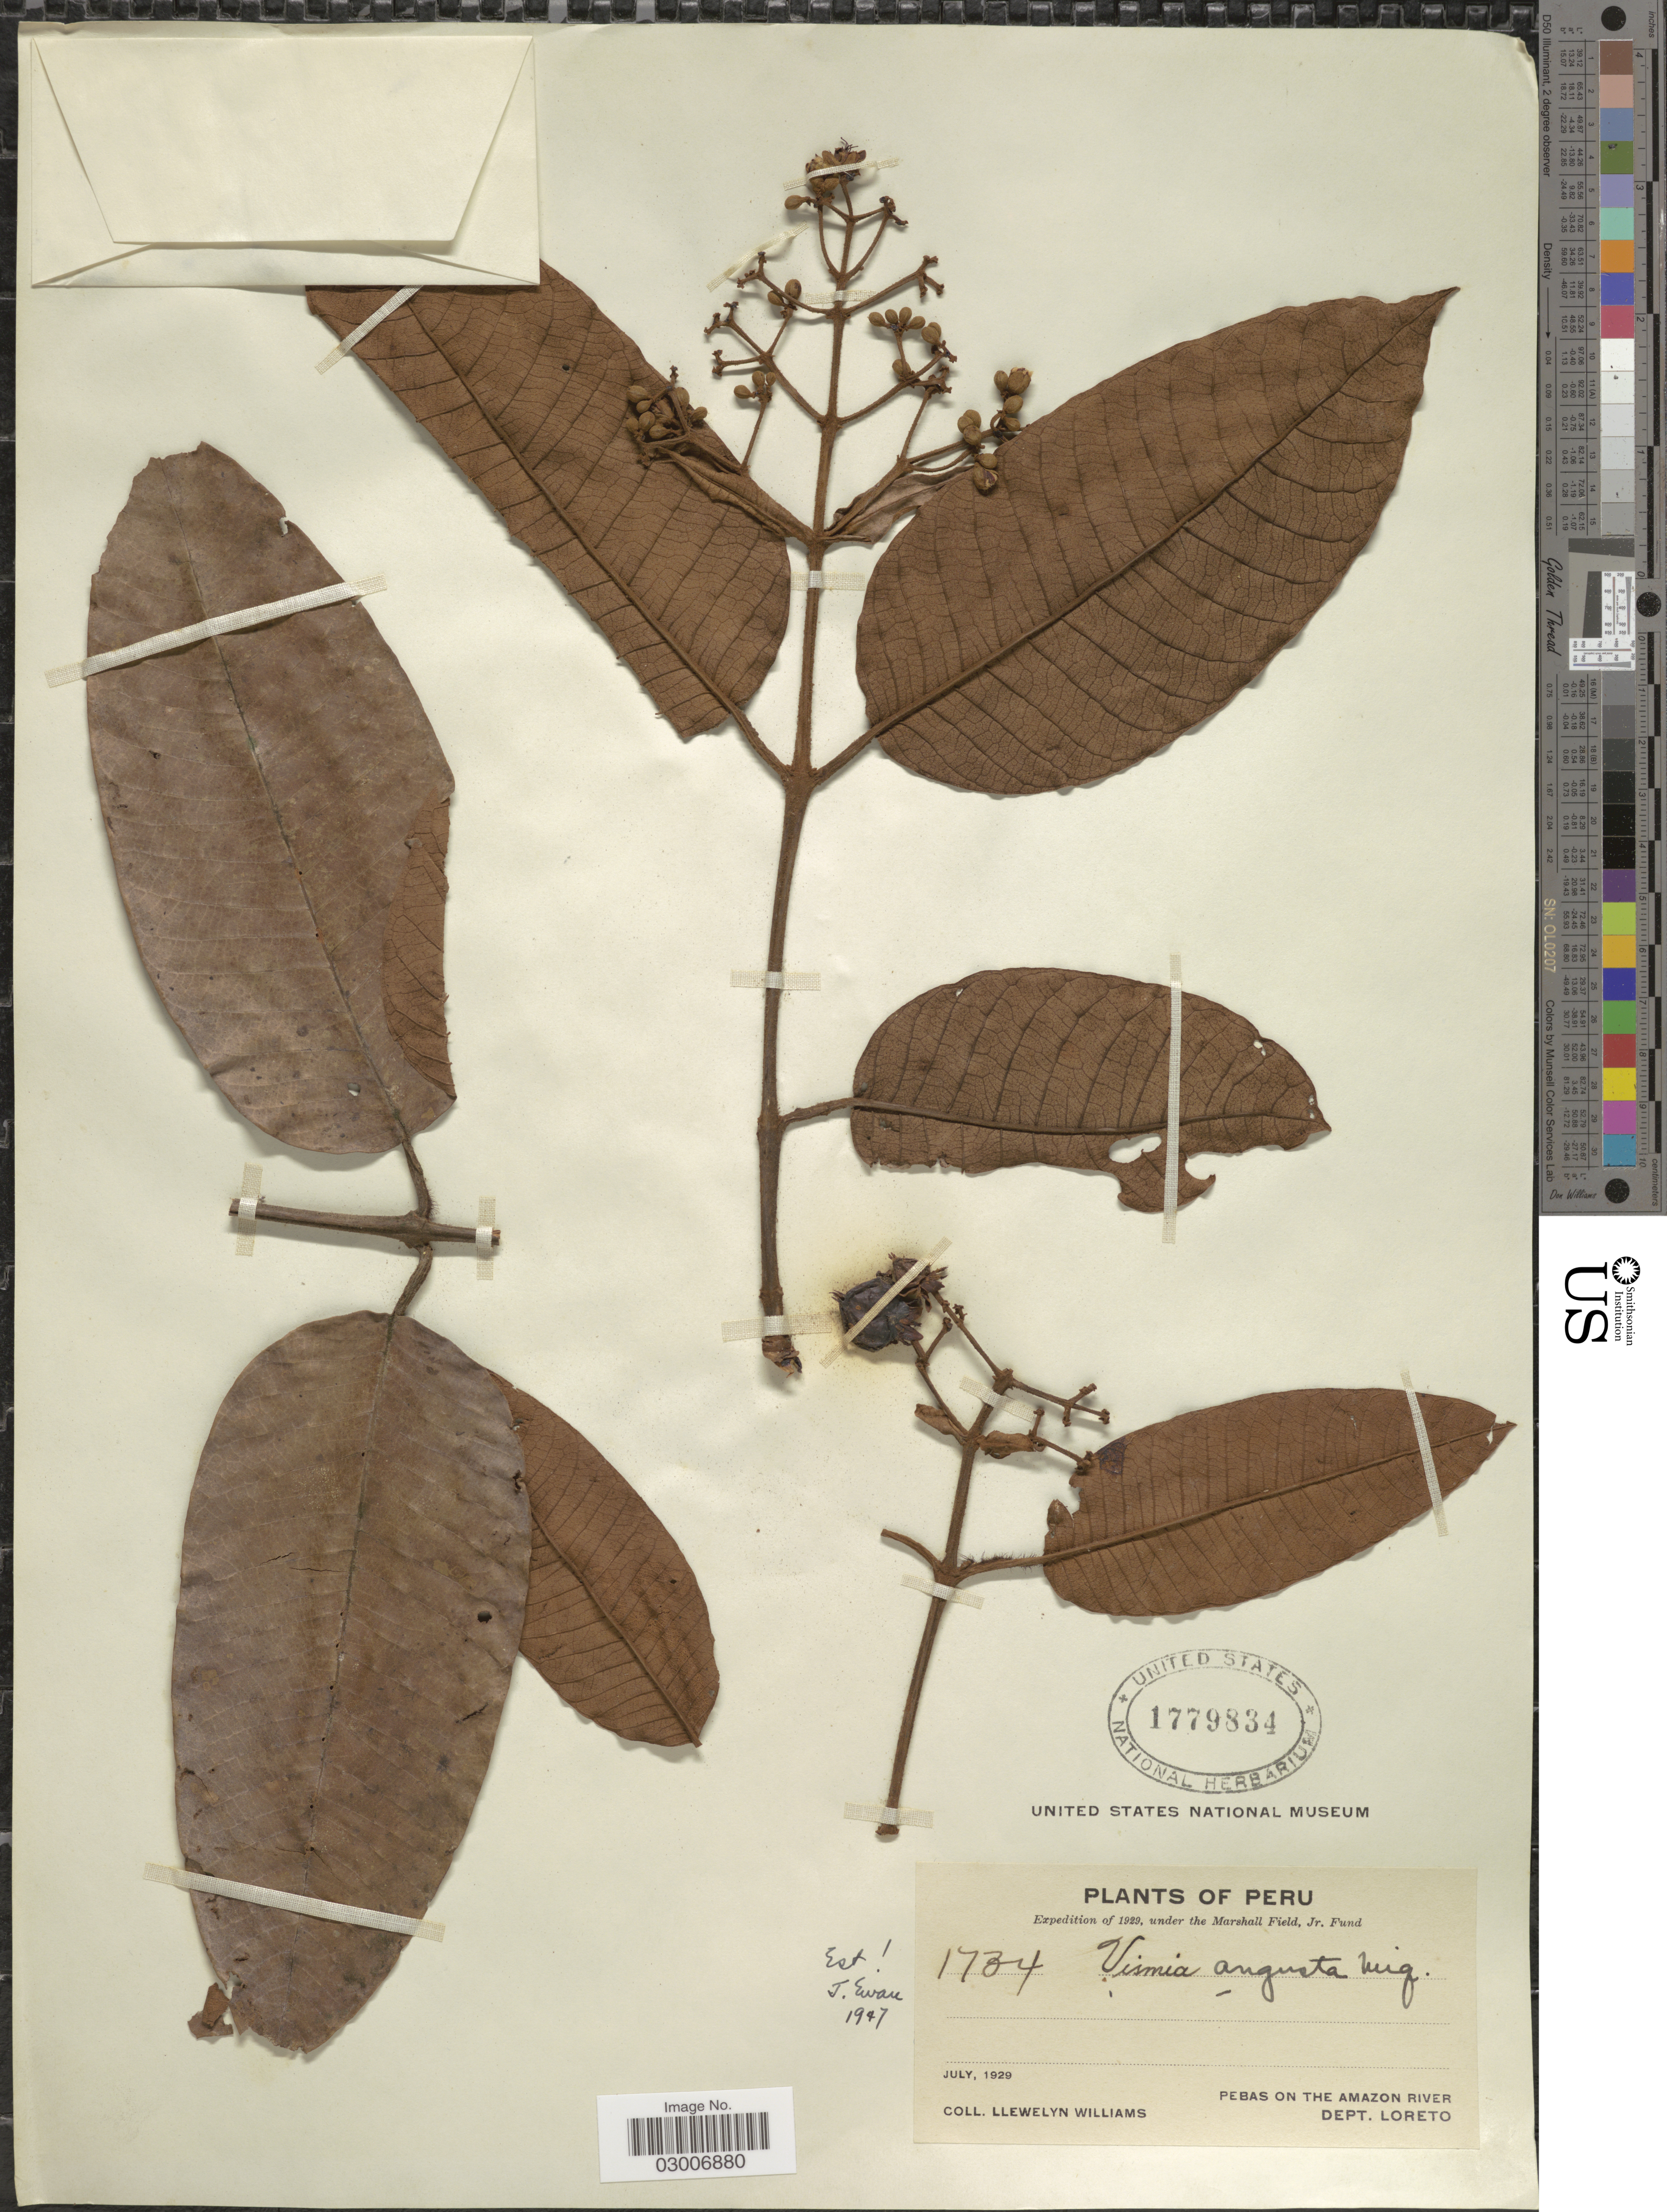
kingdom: Plantae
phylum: Tracheophyta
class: Magnoliopsida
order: Malpighiales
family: Hypericaceae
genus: Vismia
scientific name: Vismia macrophylla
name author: Kunth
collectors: Ll. Williams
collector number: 1734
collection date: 1929-07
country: Peru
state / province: Loreto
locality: Pebas on the Amazon River. Dept. Loreto.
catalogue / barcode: US 1779834